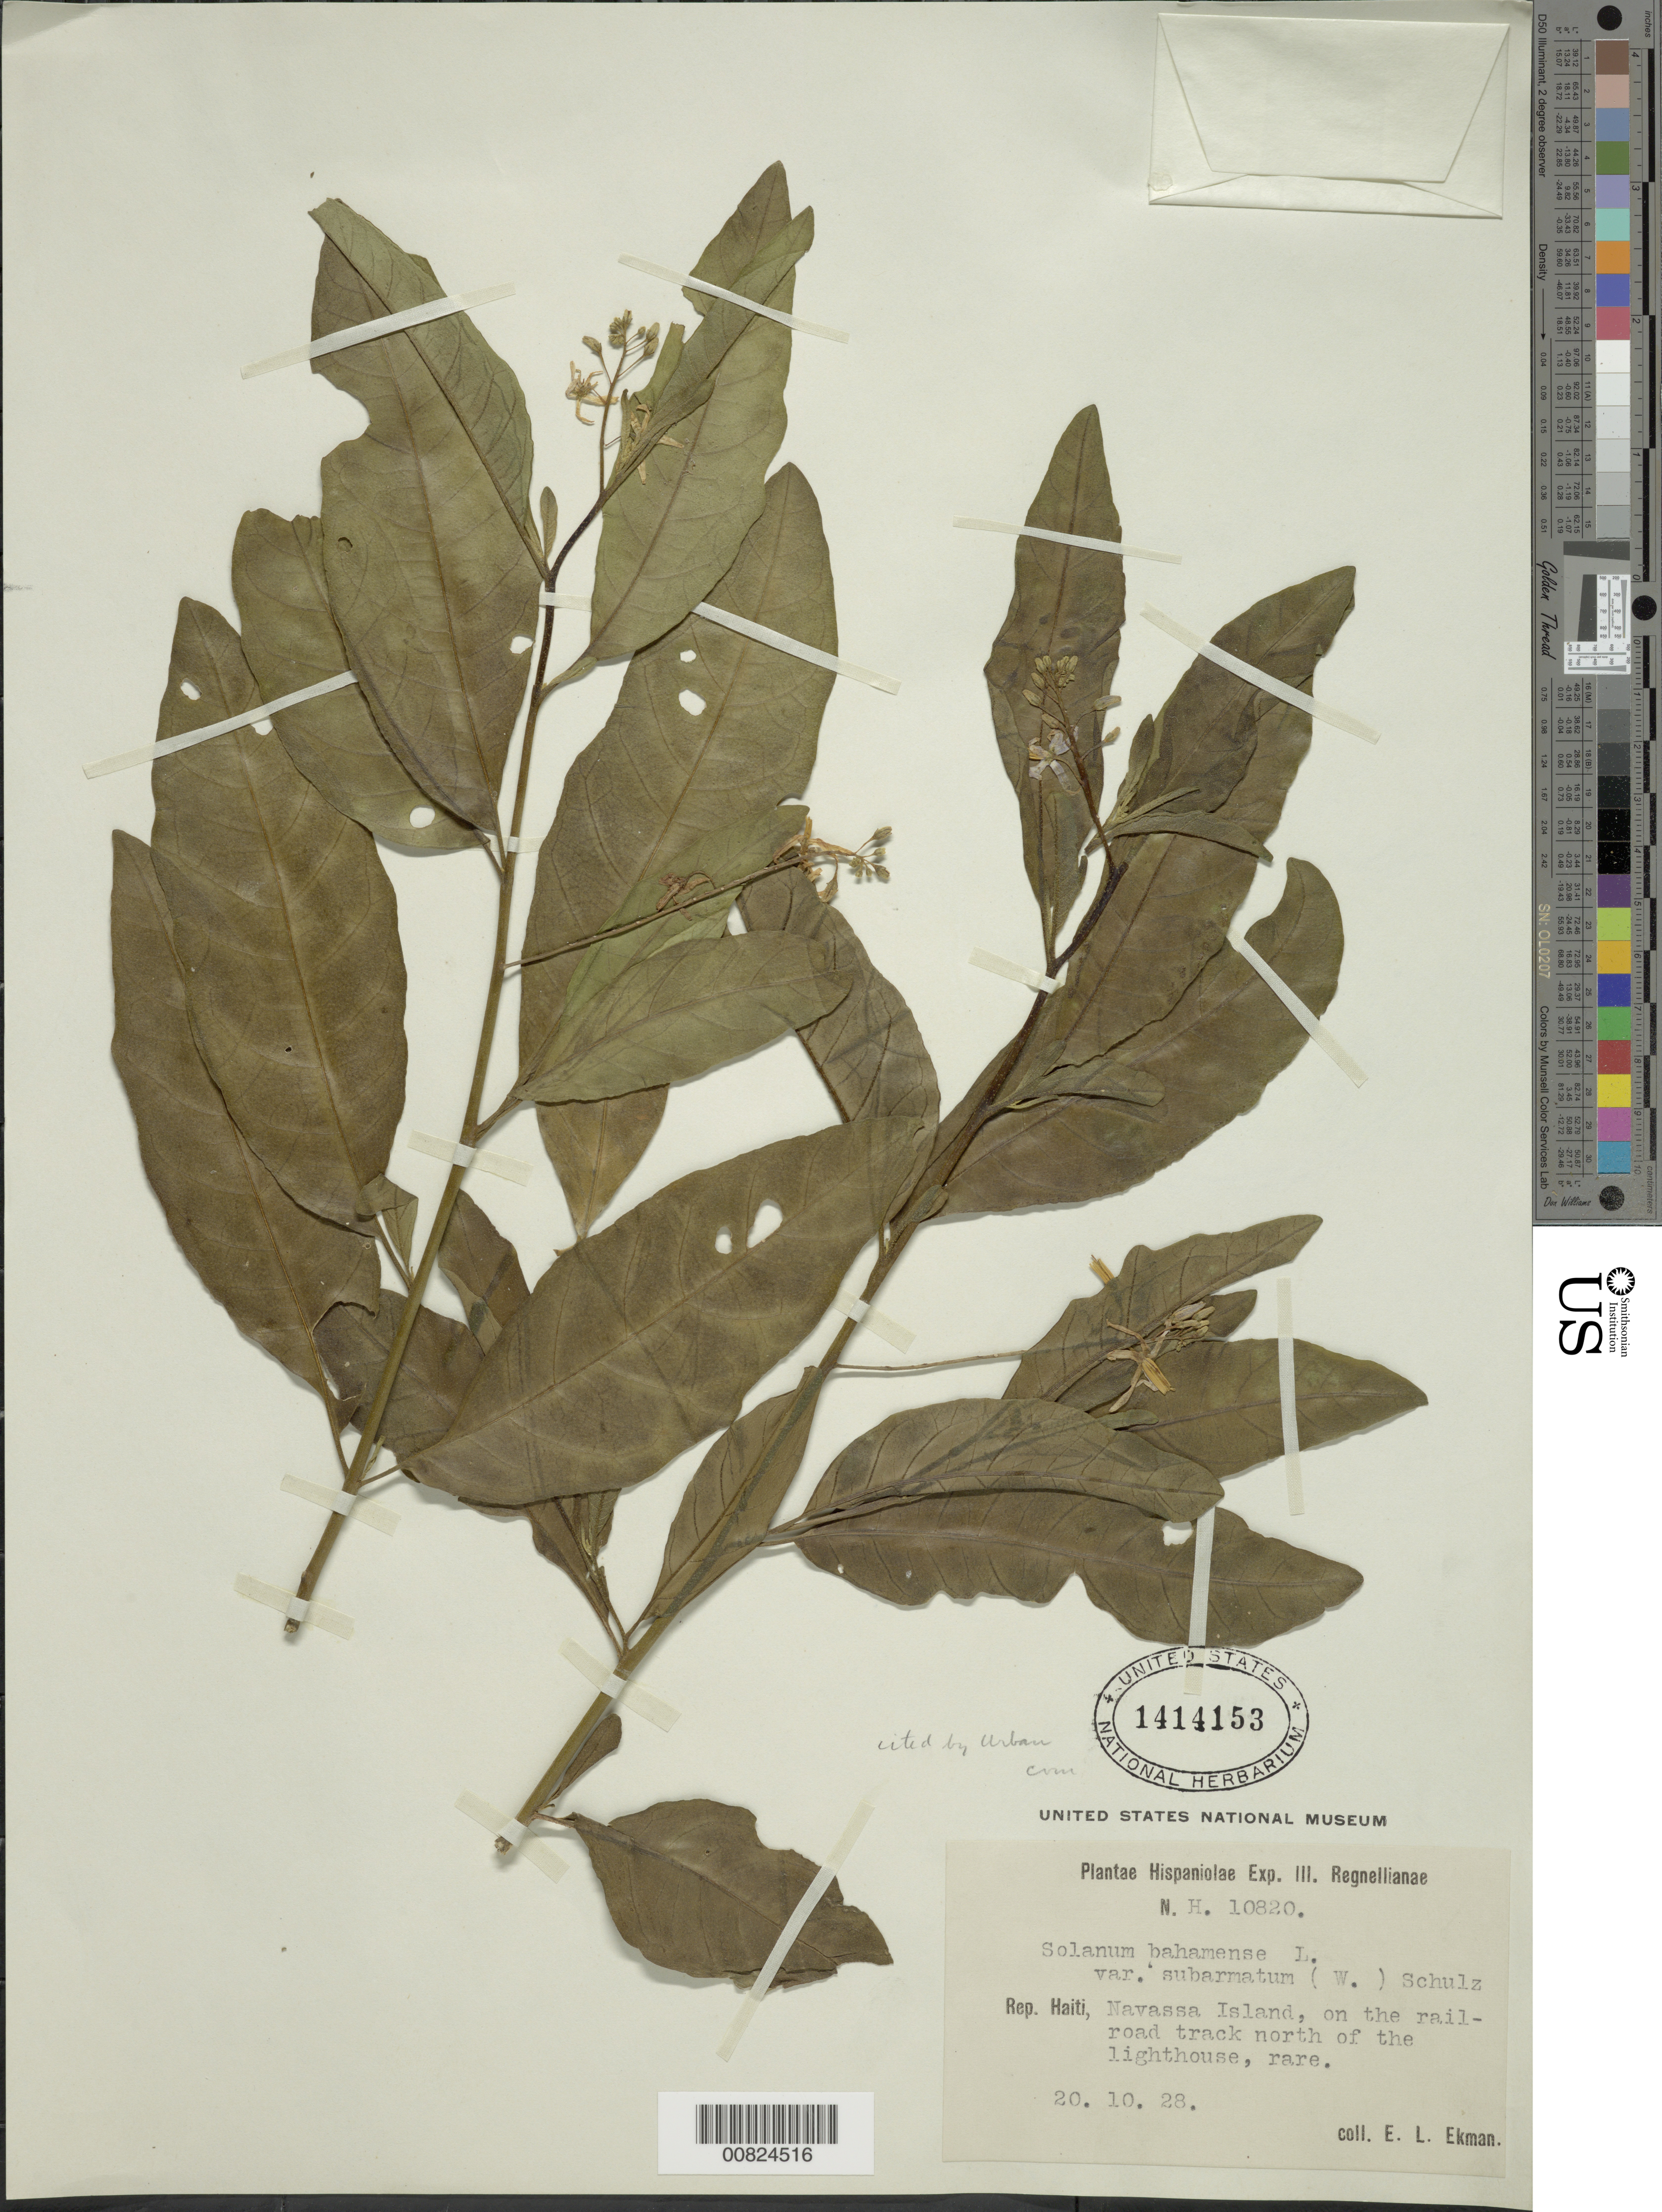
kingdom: Plantae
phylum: Tracheophyta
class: Magnoliopsida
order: Solanales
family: Solanaceae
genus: Solanum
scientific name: Solanum bahamense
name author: L.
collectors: E. L. Ekman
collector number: H 10820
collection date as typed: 20 Oct 1928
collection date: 1928-10-20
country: Navassa Island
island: Navassa Island.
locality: North of the lighthouse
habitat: On the railroad track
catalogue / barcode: US 1414153